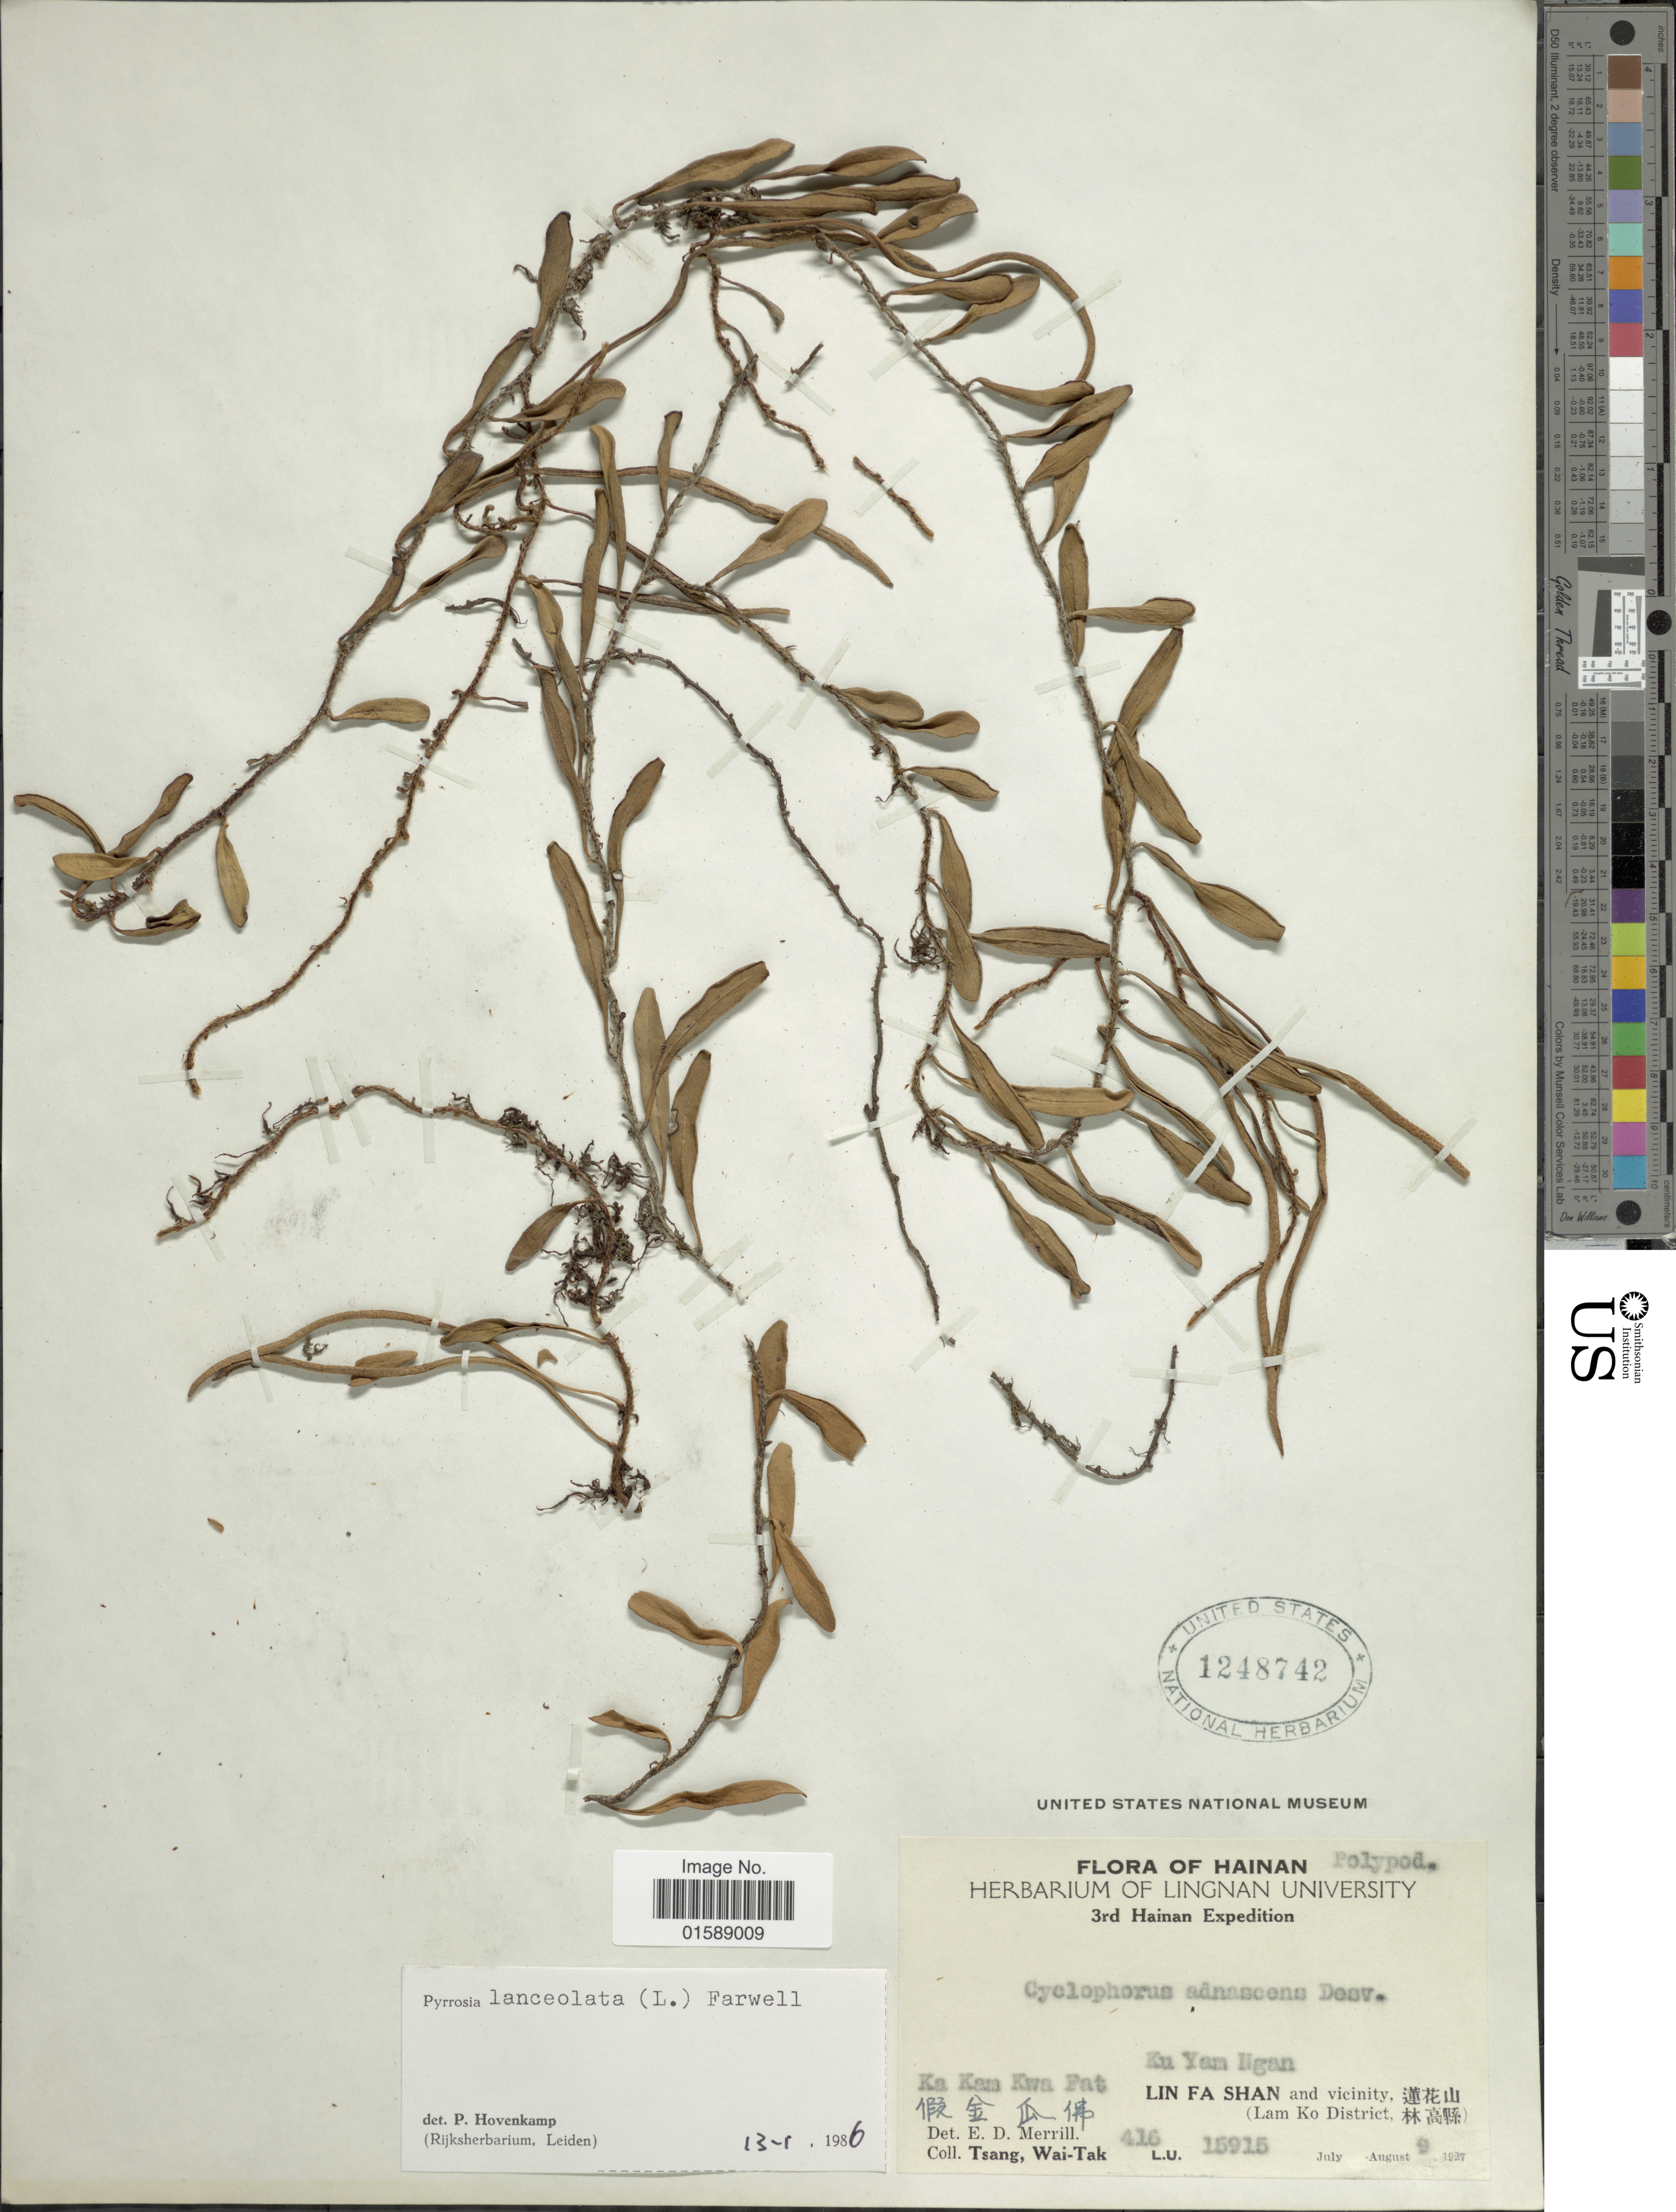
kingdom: Plantae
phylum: Tracheophyta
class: Polypodiopsida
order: Polypodiales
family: Polypodiaceae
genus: Pyrrosia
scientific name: Pyrrosia lanceolata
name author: (L.) Farw.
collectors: W. T. Tsang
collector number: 416L.U.15915*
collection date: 1927-07/1927-08-09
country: China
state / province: Hainan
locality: Ka kam Kwa Fat. Ku Yam Ngan. Lin Fa Shan and vicinity, (Lam Ko District)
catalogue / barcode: US 1248742